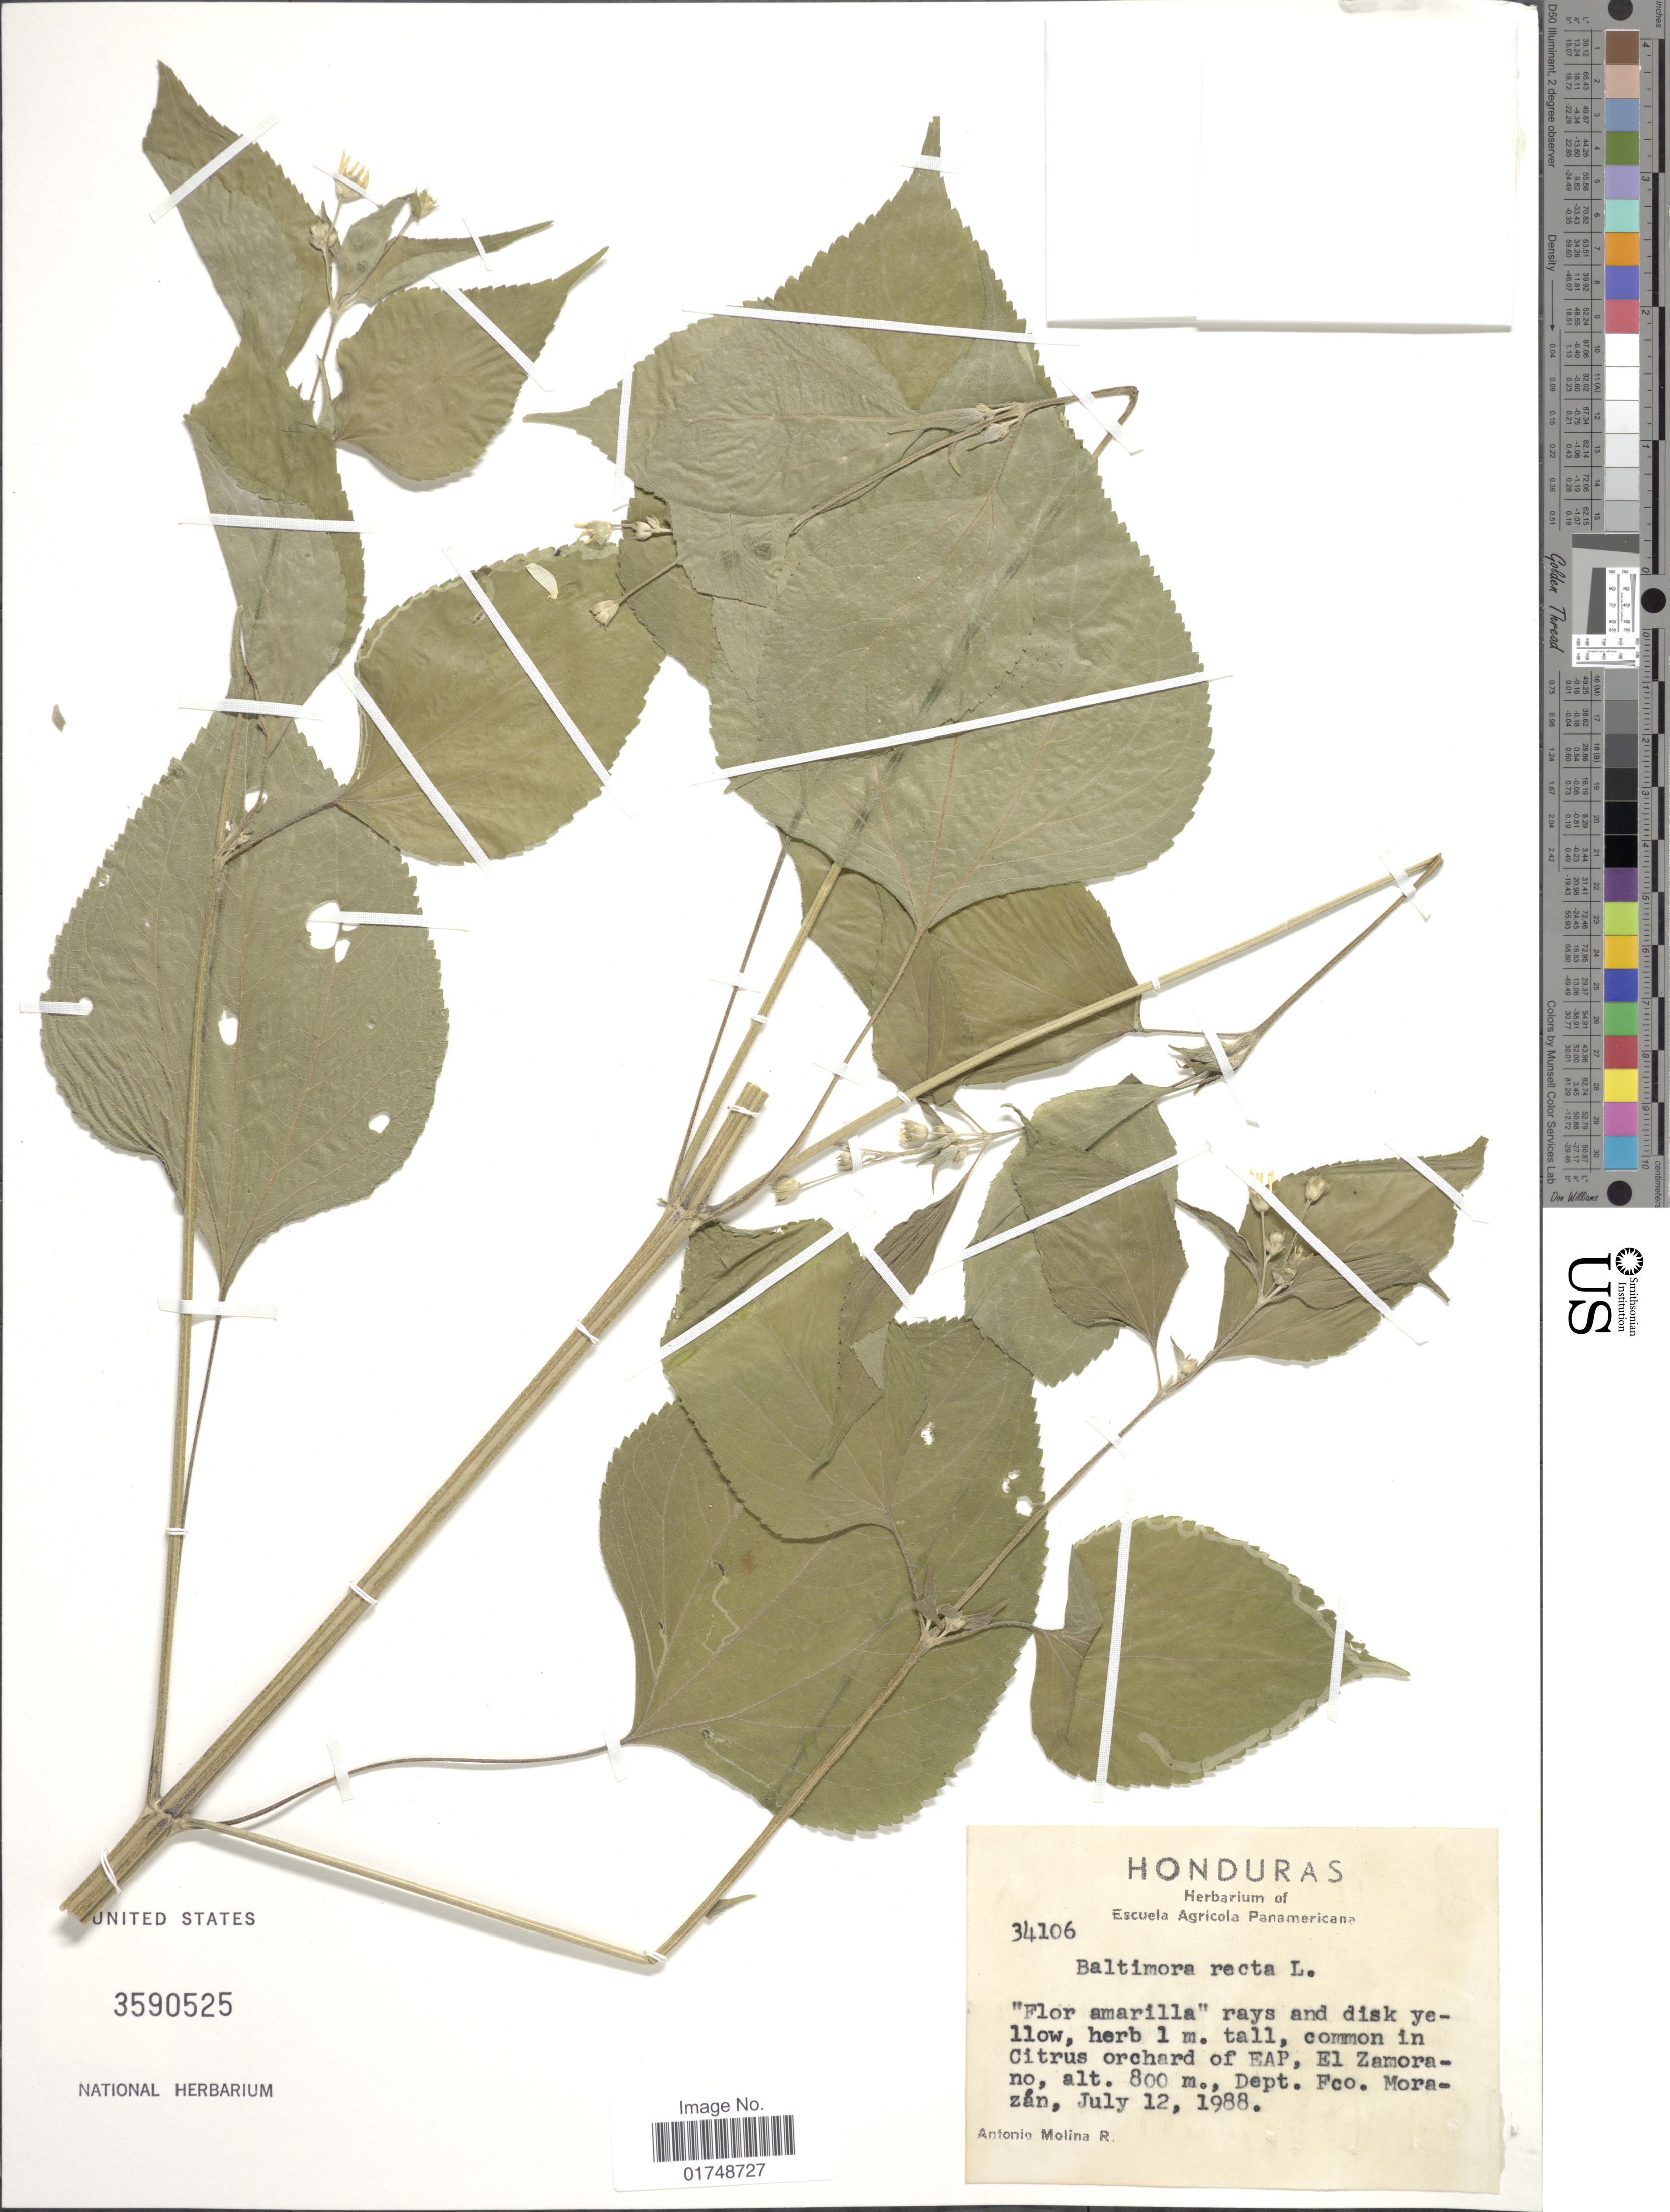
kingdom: Plantae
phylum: Tracheophyta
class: Magnoliopsida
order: Asterales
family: Asteraceae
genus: Baltimora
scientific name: Baltimora recta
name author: L.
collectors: A. Molina R.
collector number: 34106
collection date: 1988-07-12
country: Honduras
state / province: Fco. Morazán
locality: Commmon in Citrus orchard of EAP. El Zamorano, Dept. Fco. Morazan.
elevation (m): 800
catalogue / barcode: US 3590525